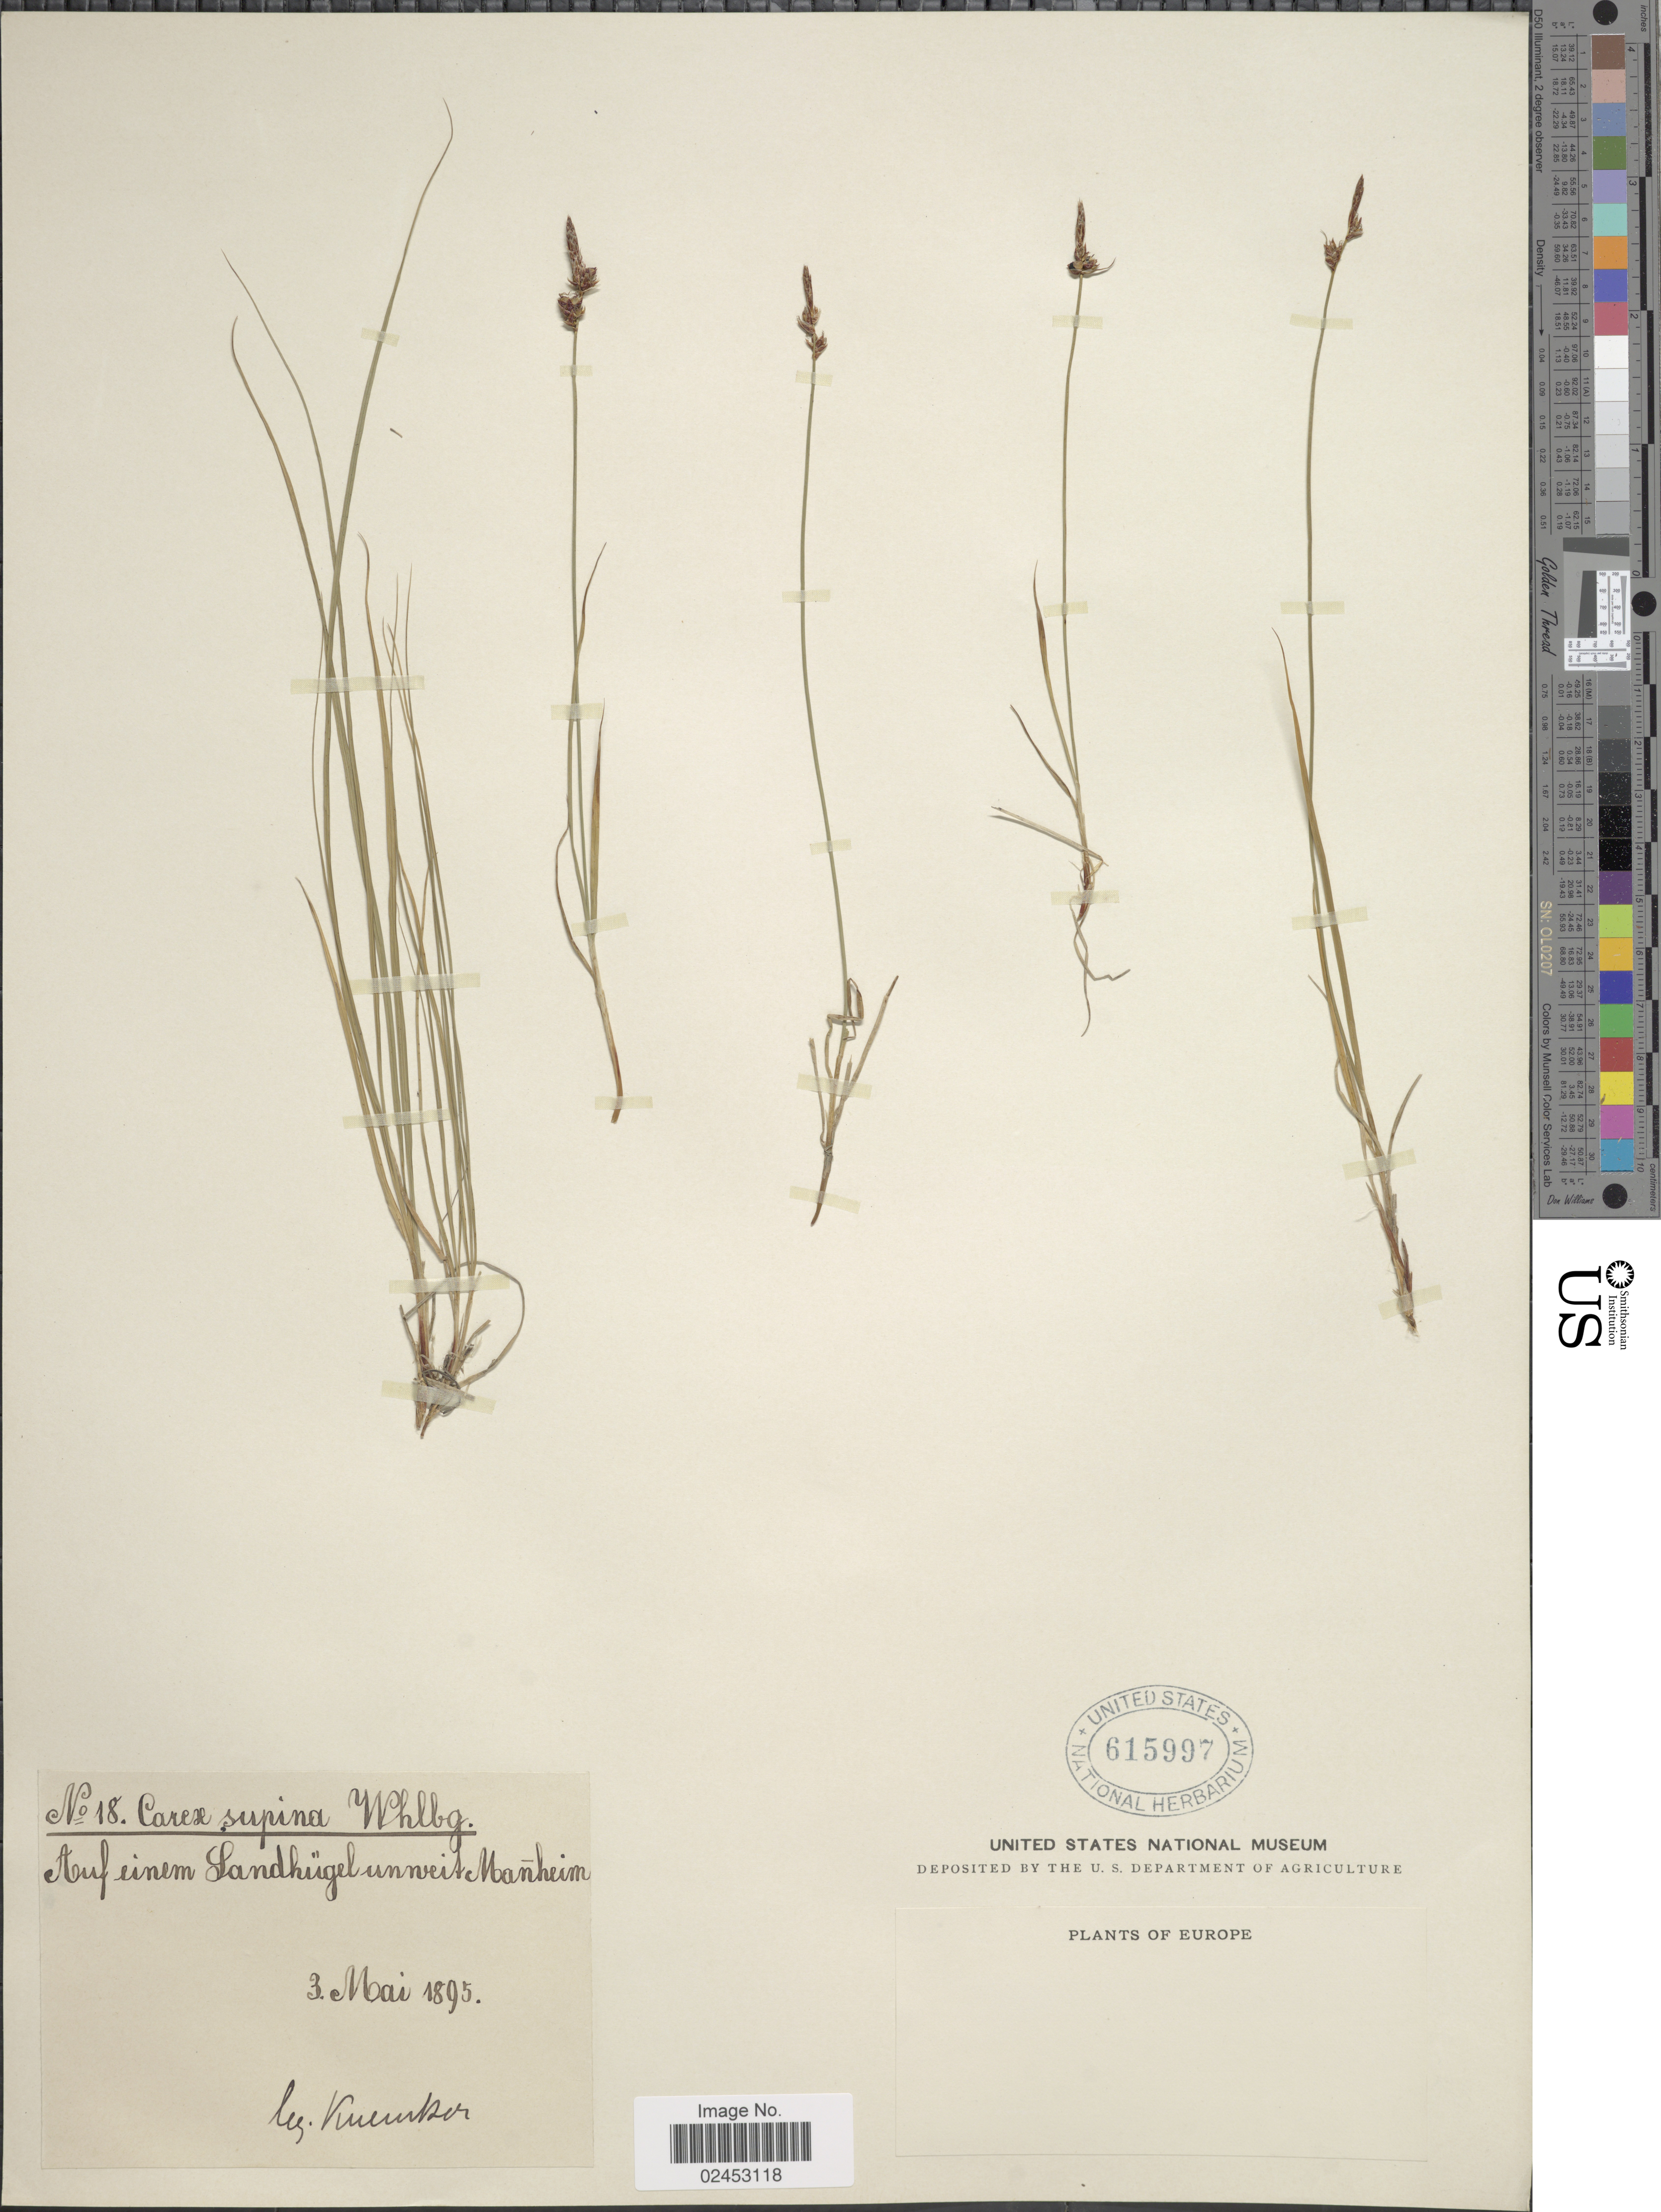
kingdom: Plantae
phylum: Tracheophyta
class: Liliopsida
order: Poales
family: Cyperaceae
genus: Carex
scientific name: Carex supina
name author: Willd. ex Wahlenb.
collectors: Kneucker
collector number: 18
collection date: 1895-05-03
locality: Auf einem Sandhugel unweite Manheim.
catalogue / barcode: US 615997